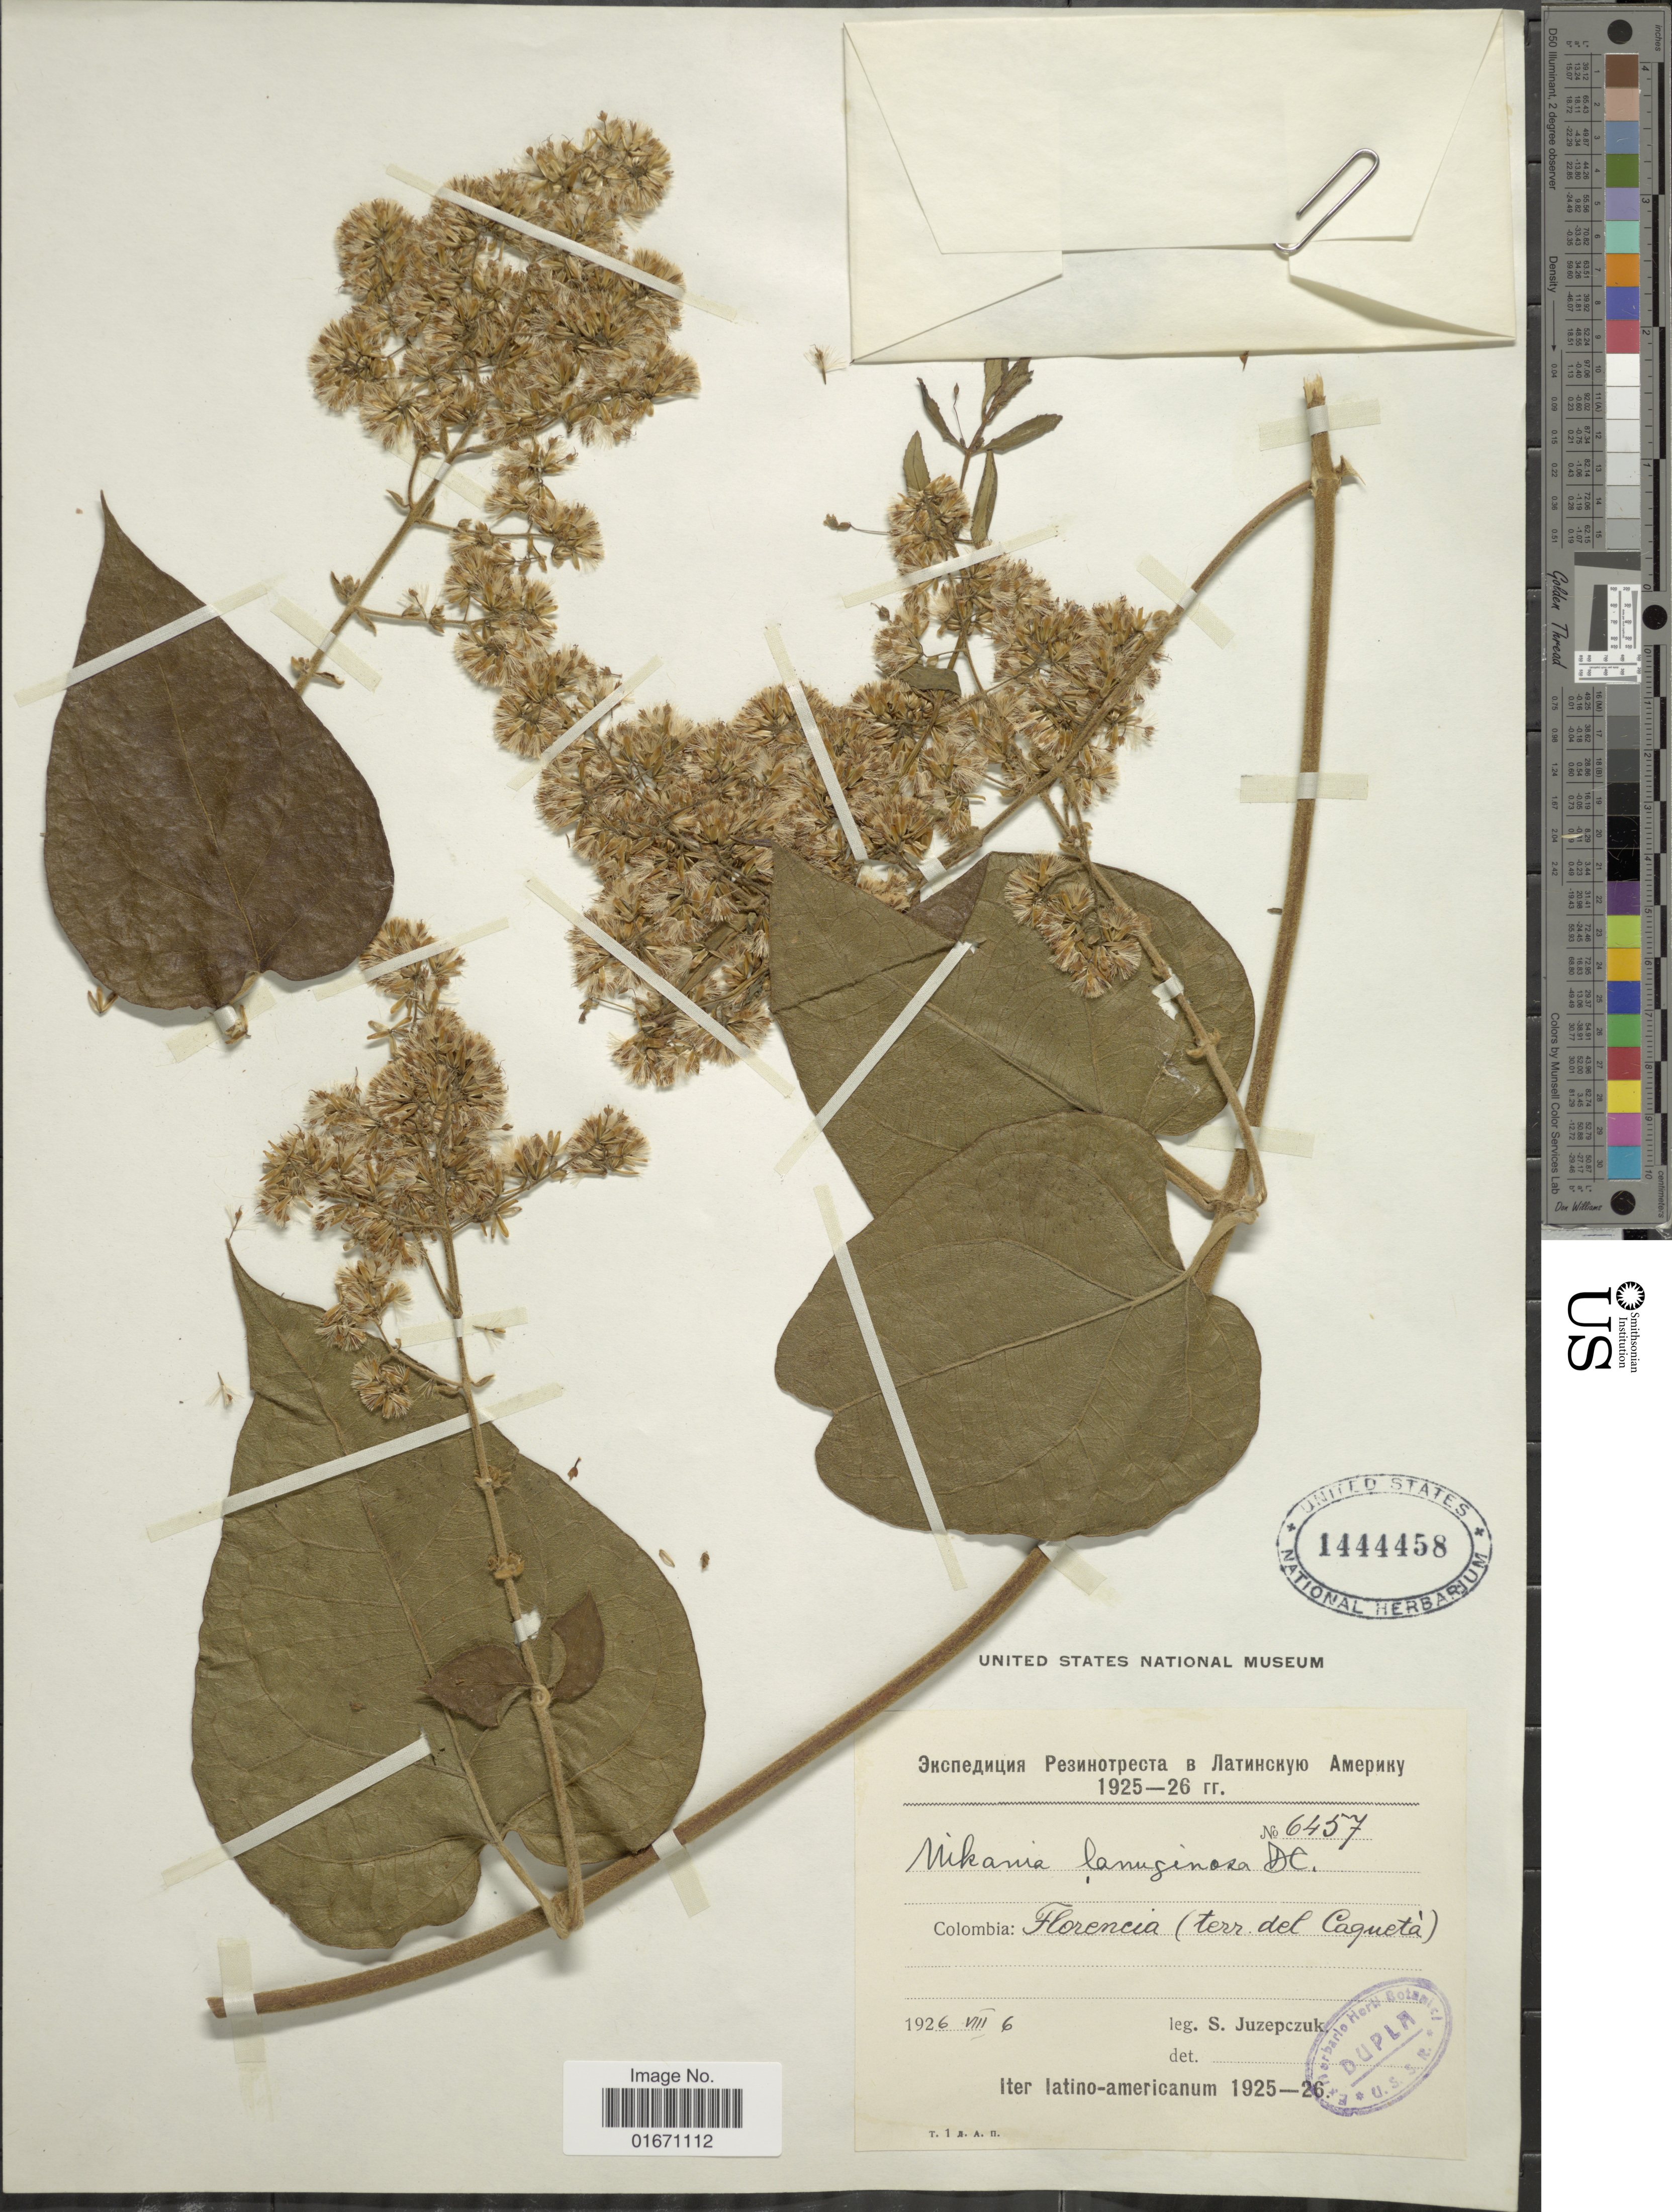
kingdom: Plantae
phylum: Tracheophyta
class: Magnoliopsida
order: Asterales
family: Asteraceae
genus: Mikania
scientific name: Mikania banisteriae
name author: DC.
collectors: S. V. Juzepczuk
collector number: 6457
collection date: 1926-08-06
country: Colombia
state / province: Caquetá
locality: Florencia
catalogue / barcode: US 1444458